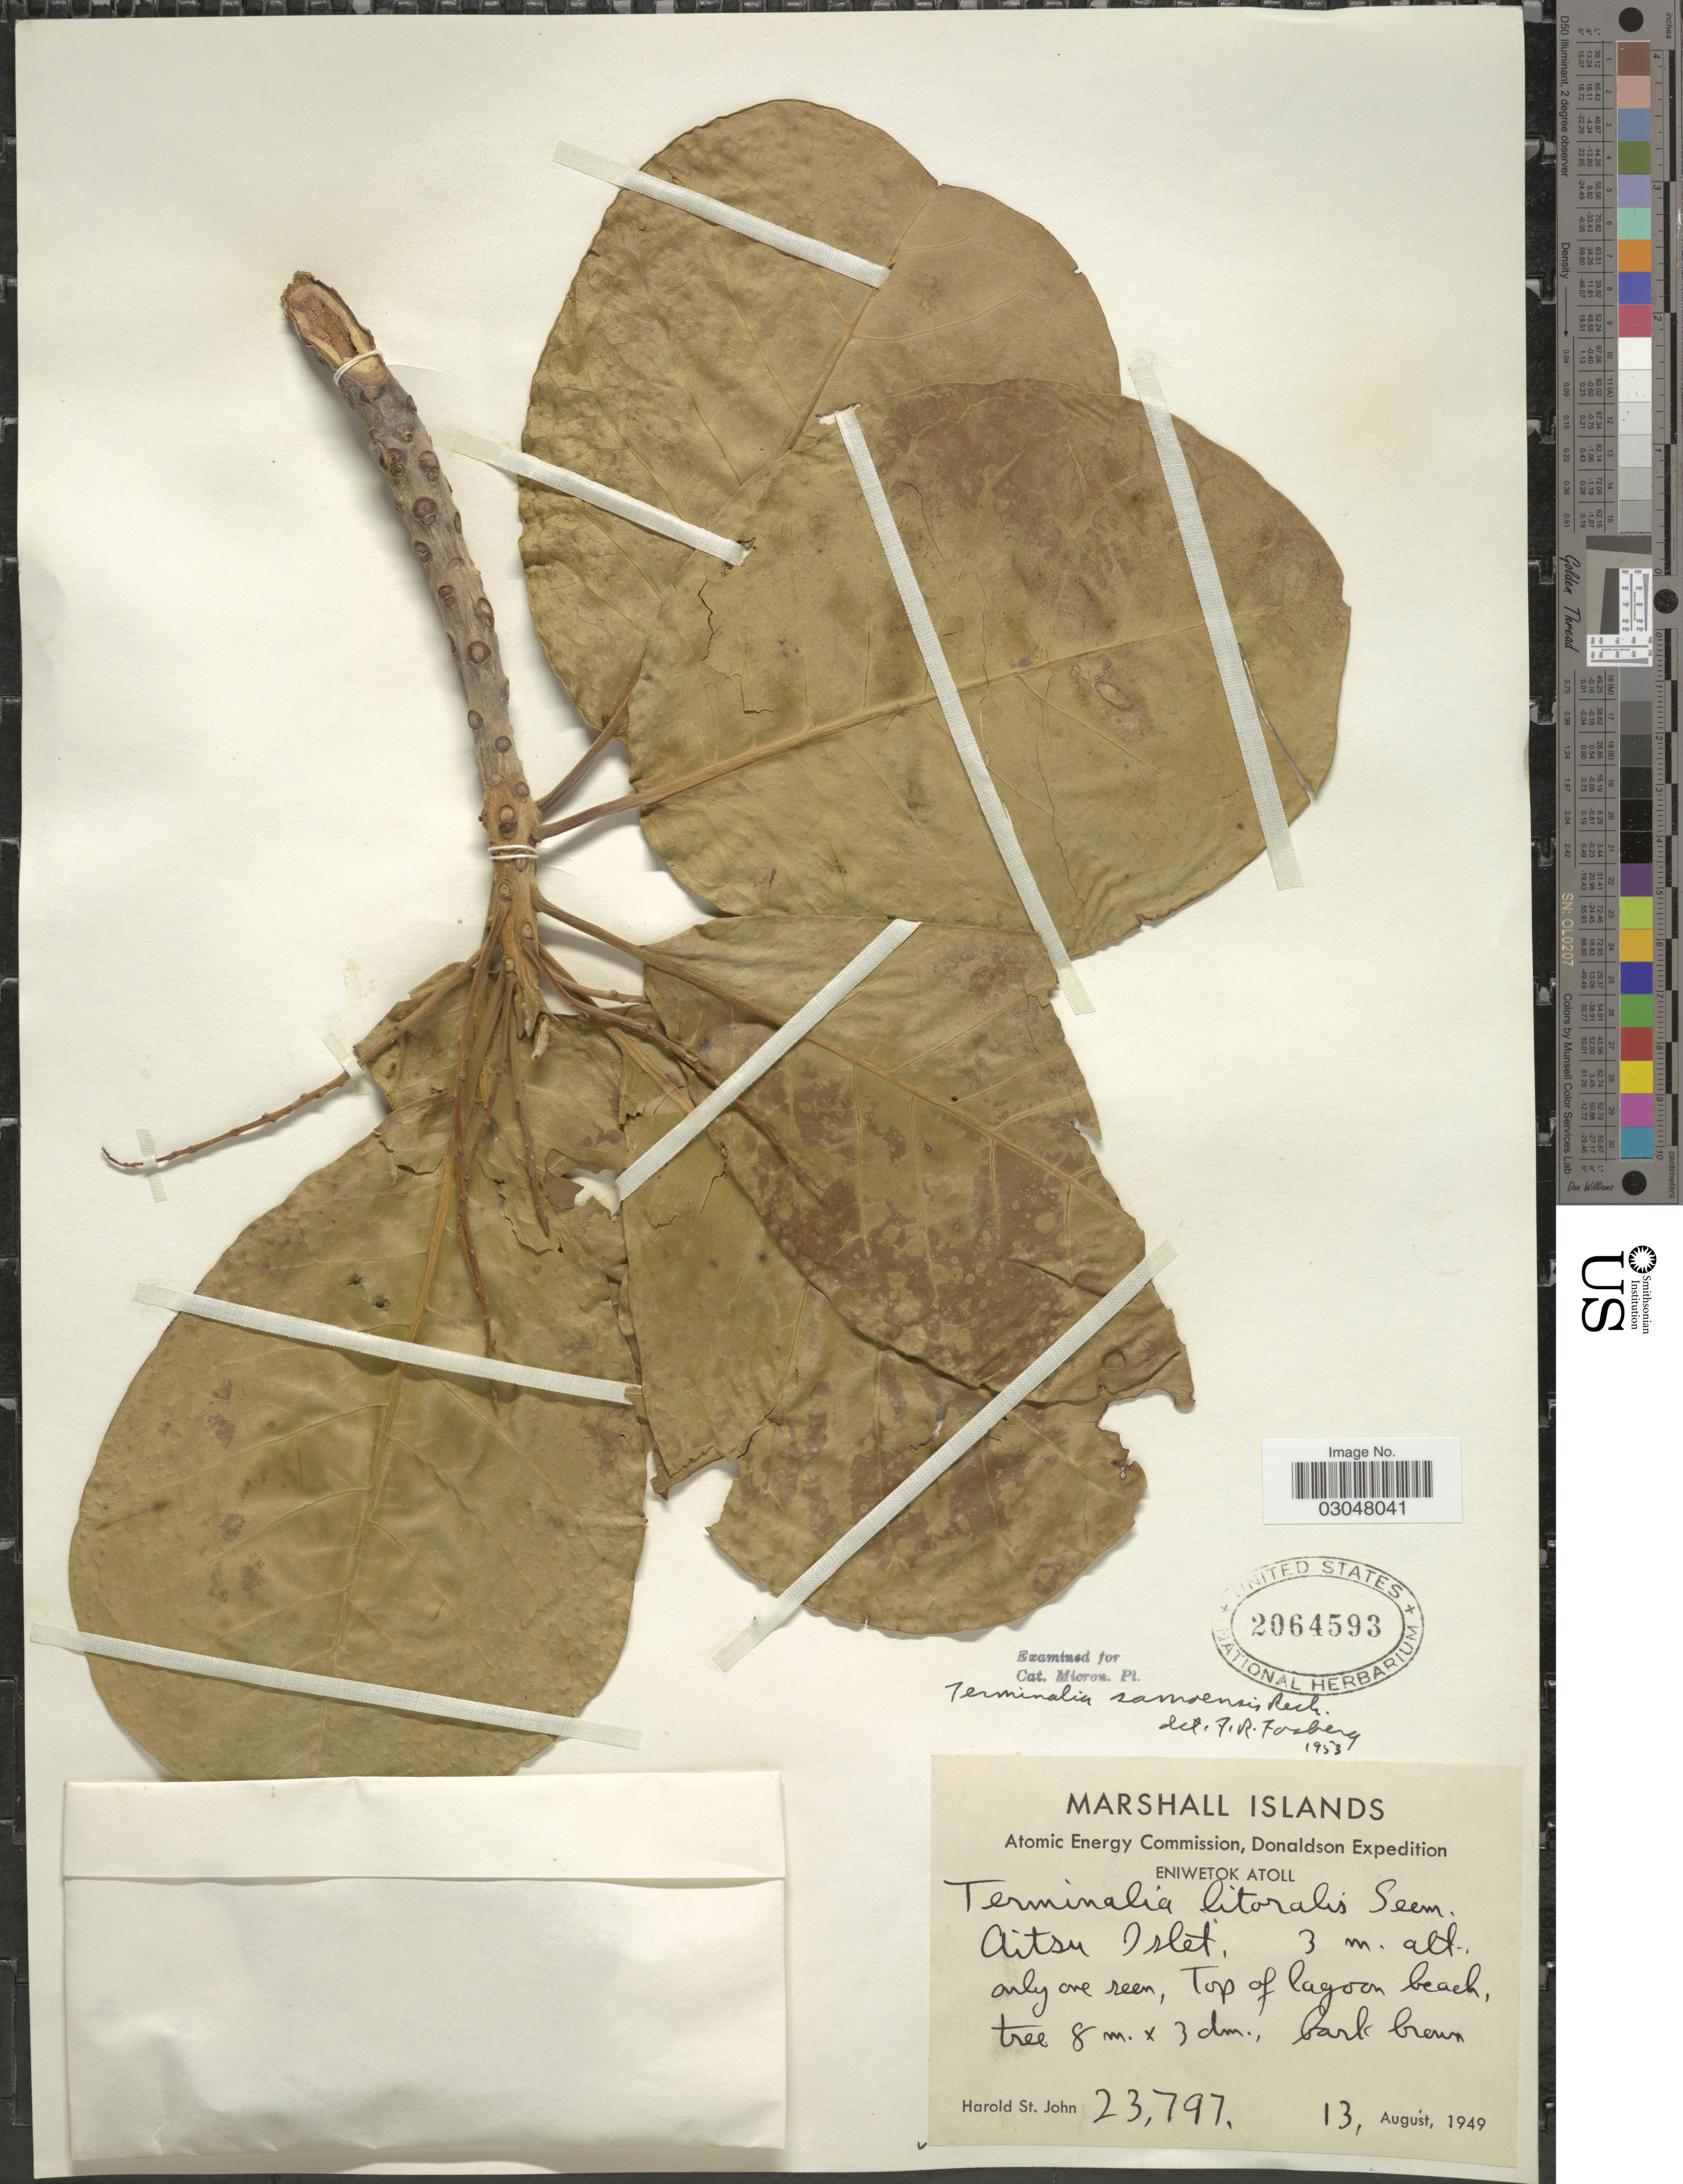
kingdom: Plantae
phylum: Tracheophyta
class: Magnoliopsida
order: Myrtales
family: Combretaceae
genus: Terminalia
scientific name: Terminalia samoensis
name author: Rech.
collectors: H. St. John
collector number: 23797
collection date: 1949-08-13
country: Marshall Islands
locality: Eniwetok Atoll. Aitsu Islet. Top of lagoon beach.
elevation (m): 3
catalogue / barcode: US 2064593